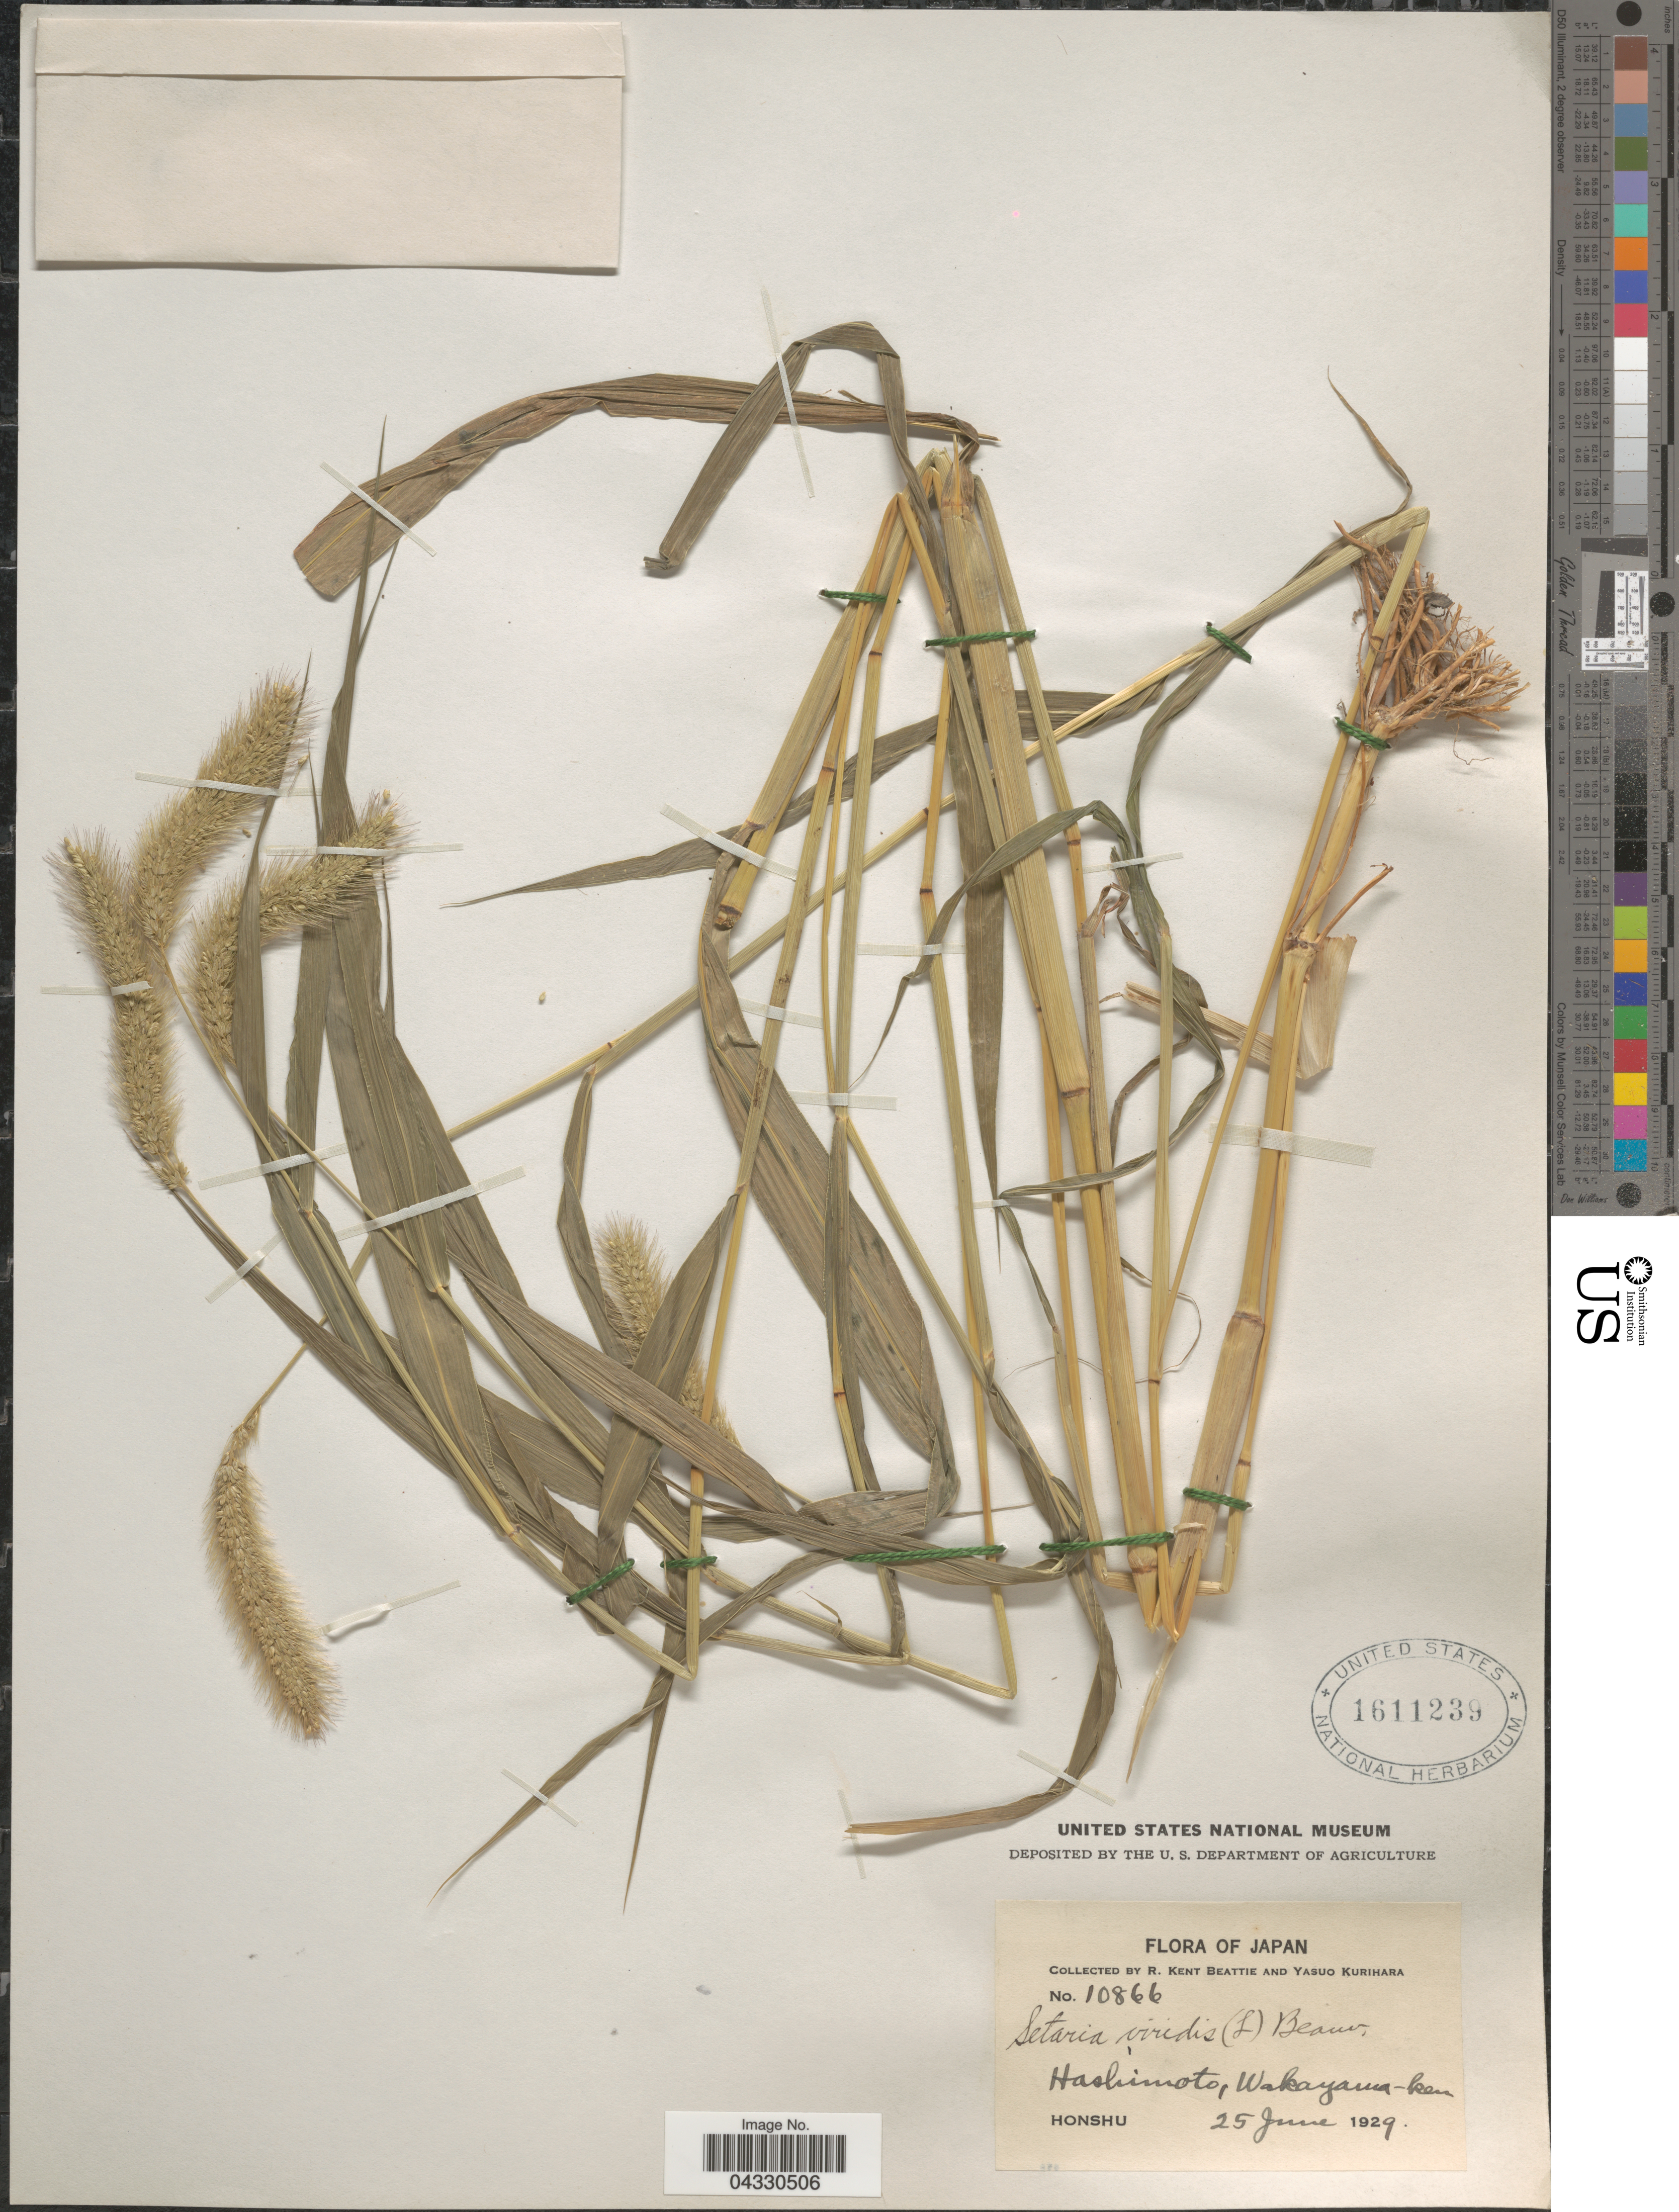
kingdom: Plantae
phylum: Tracheophyta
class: Liliopsida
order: Poales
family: Poaceae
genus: Setaria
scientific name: Setaria viridis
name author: (L.) P. Beauv.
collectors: R. K. Beattie & Y. Kurihara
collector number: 10866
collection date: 1929-06-25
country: Japan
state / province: Wakayama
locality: Hashimoto, Wakayama-ken. Honshu.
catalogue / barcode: US 1611239